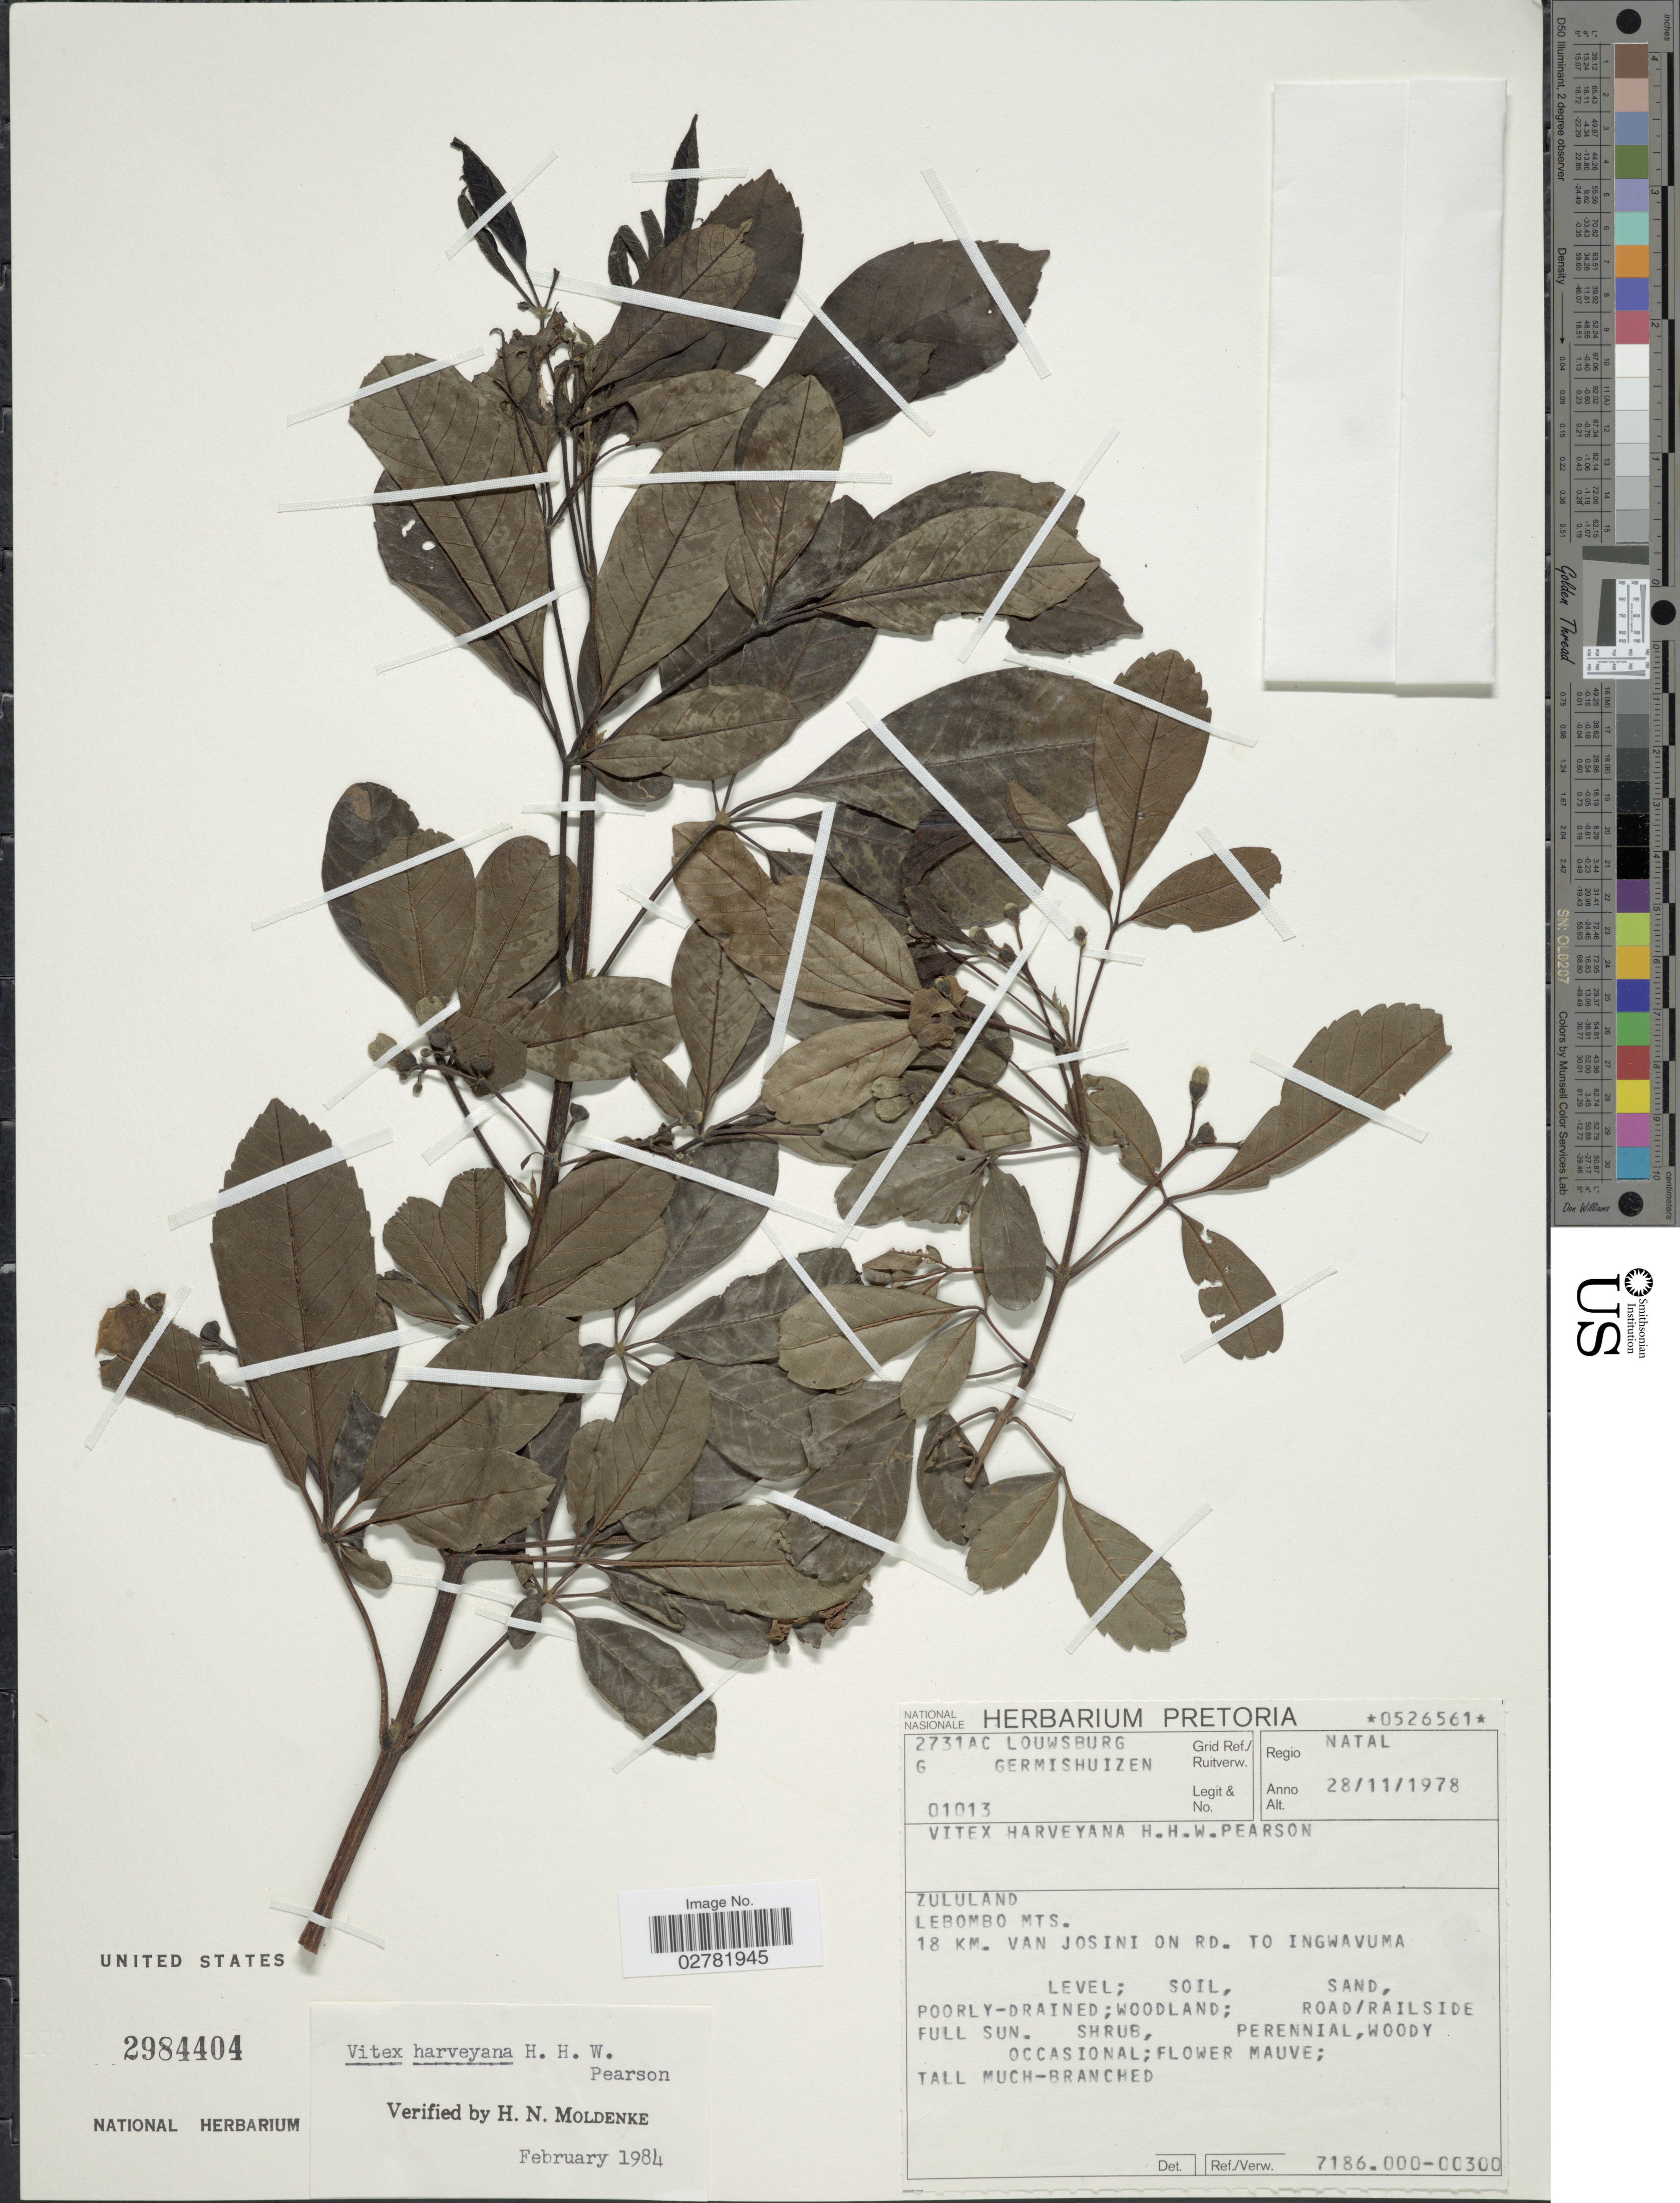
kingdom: Plantae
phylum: Tracheophyta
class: Magnoliopsida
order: Lamiales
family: Lamiaceae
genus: Vitex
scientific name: Vitex harveyana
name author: H. Pearson in Dyer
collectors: G. Germishuizen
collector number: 01013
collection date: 1978-11-28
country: South Africa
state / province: KwaZulu-Natal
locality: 2731AC Louwsburg. Regio Natal. Zululand Lebombo Mts. 18 km. Van Josini on rd. to Ingwavuma.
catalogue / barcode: US 2984404